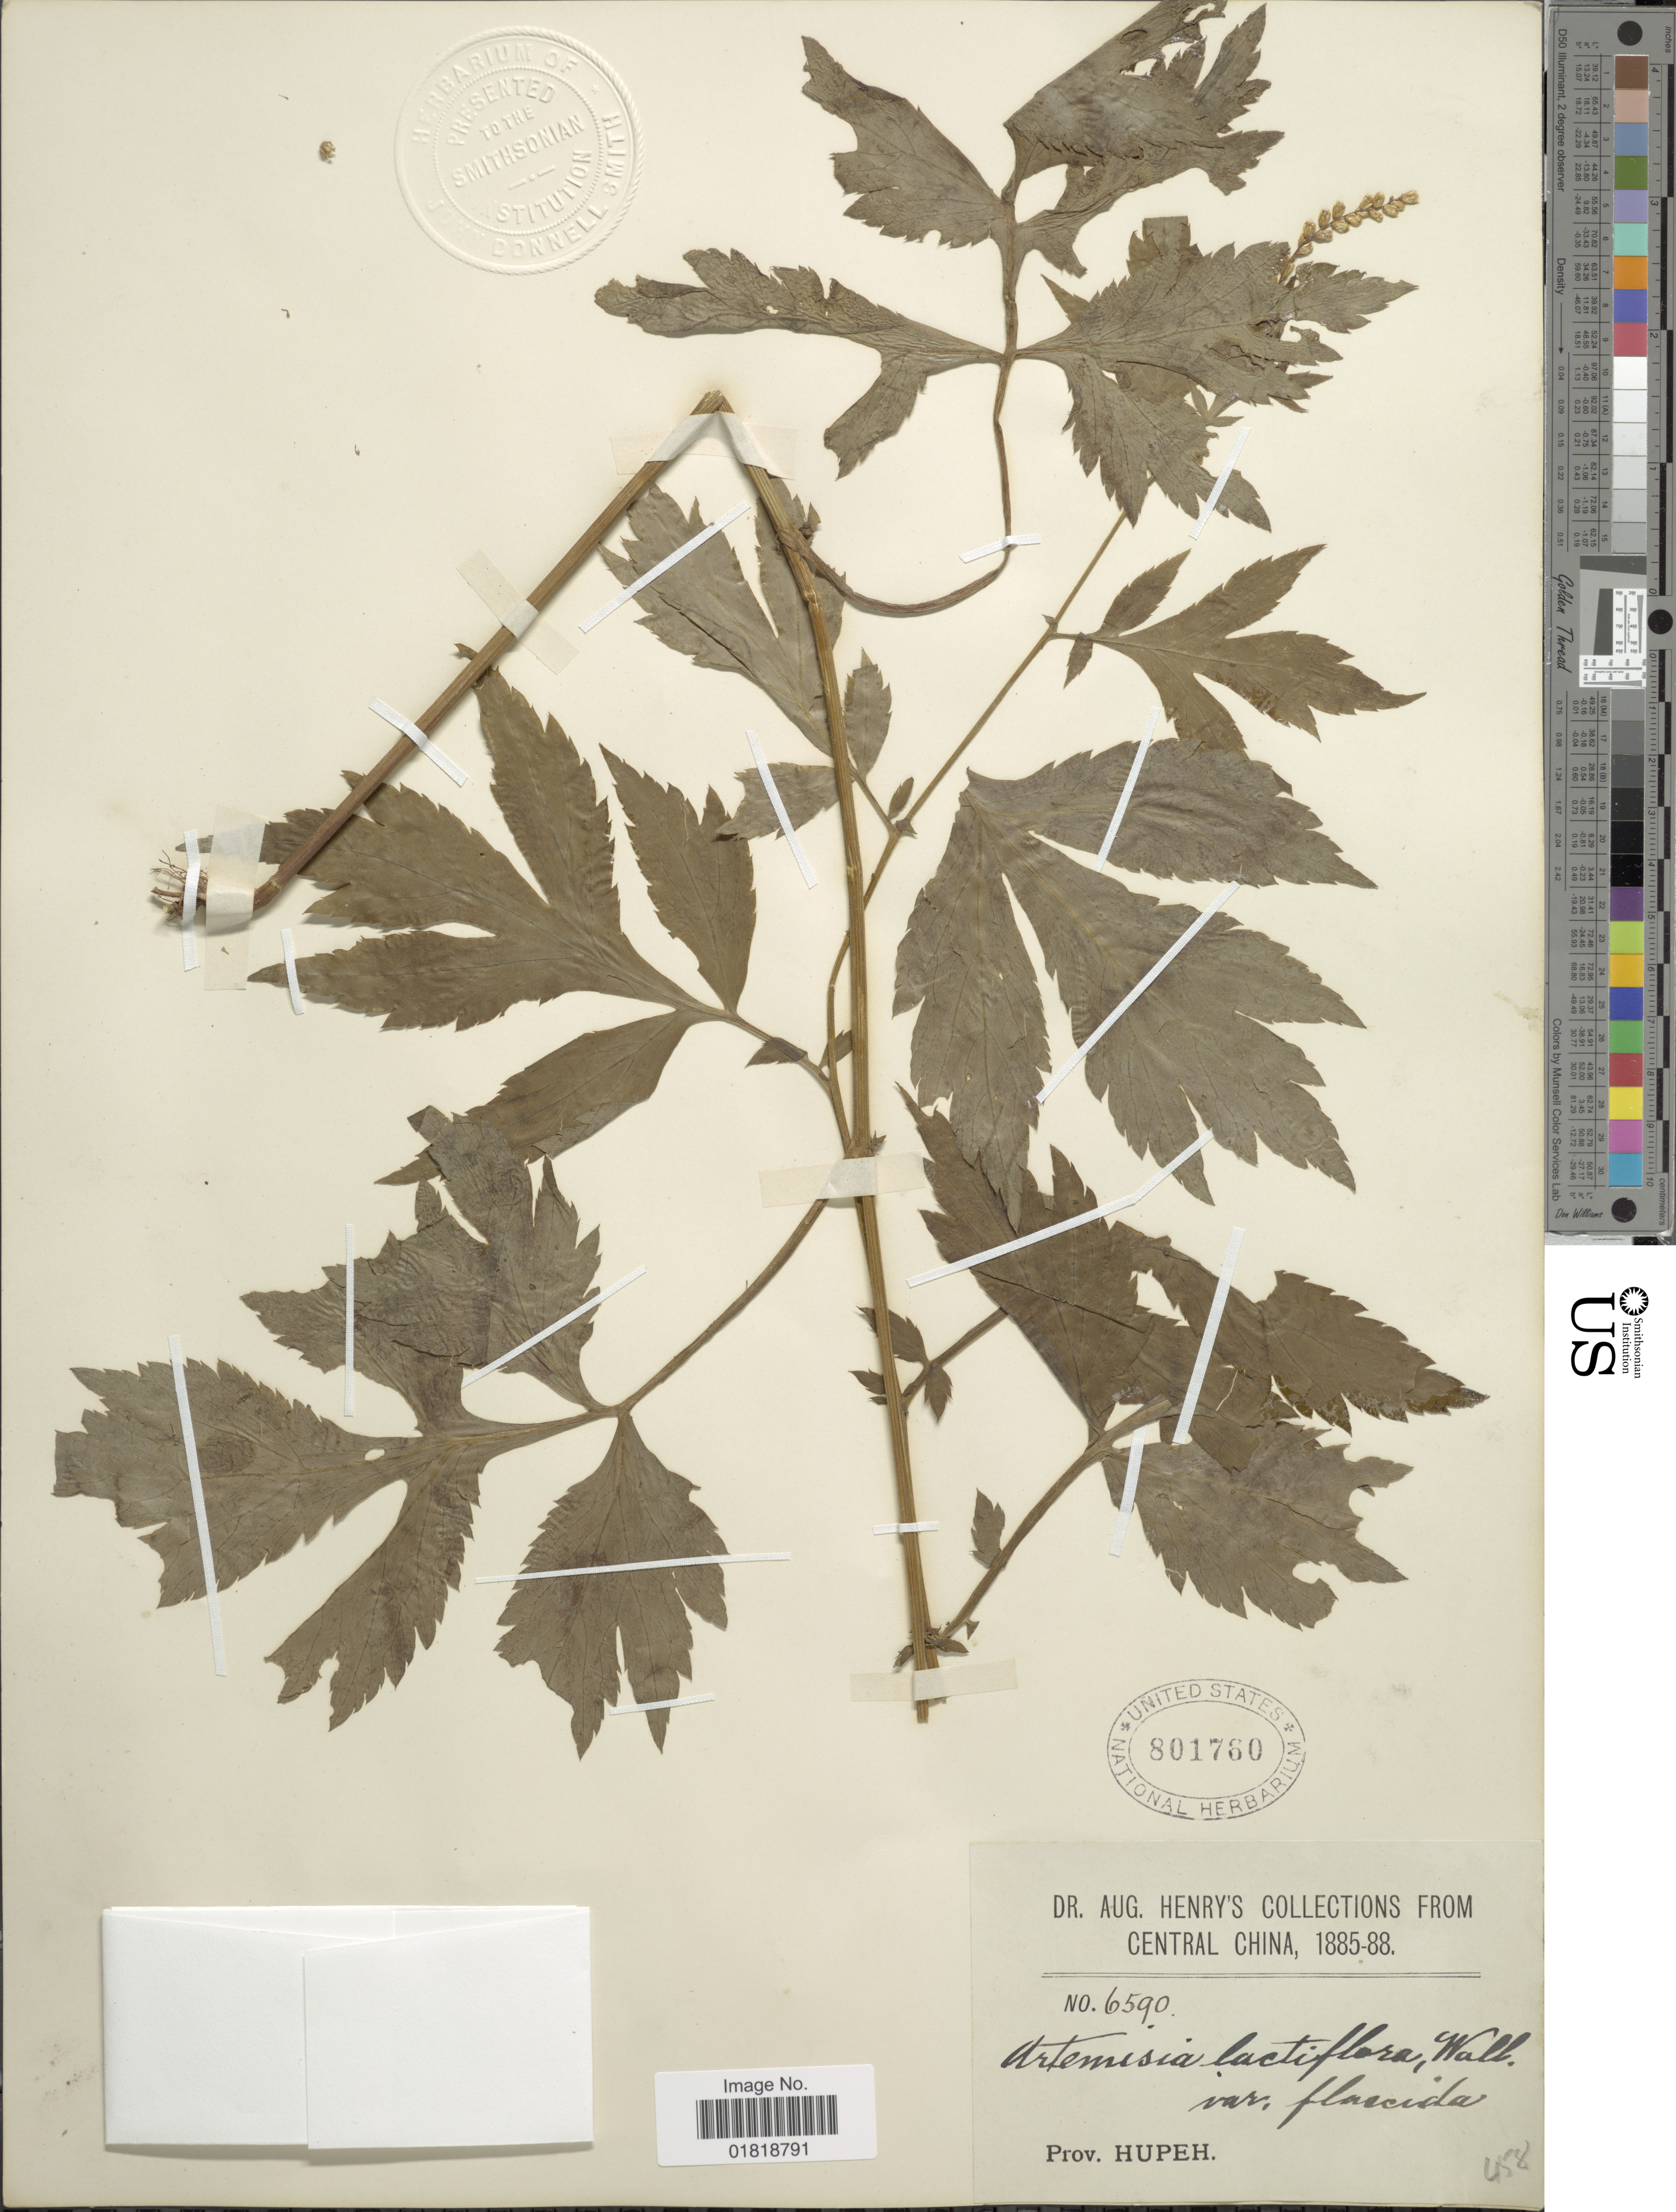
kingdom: Plantae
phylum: Tracheophyta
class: Magnoliopsida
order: Asterales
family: Asteraceae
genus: Artemisia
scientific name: Artemisia lactiflora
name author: Wall. ex DC.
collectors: A. Henry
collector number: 6590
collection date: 1885/1888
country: China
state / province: Hubei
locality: Prov. Hupeh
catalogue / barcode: US 801760